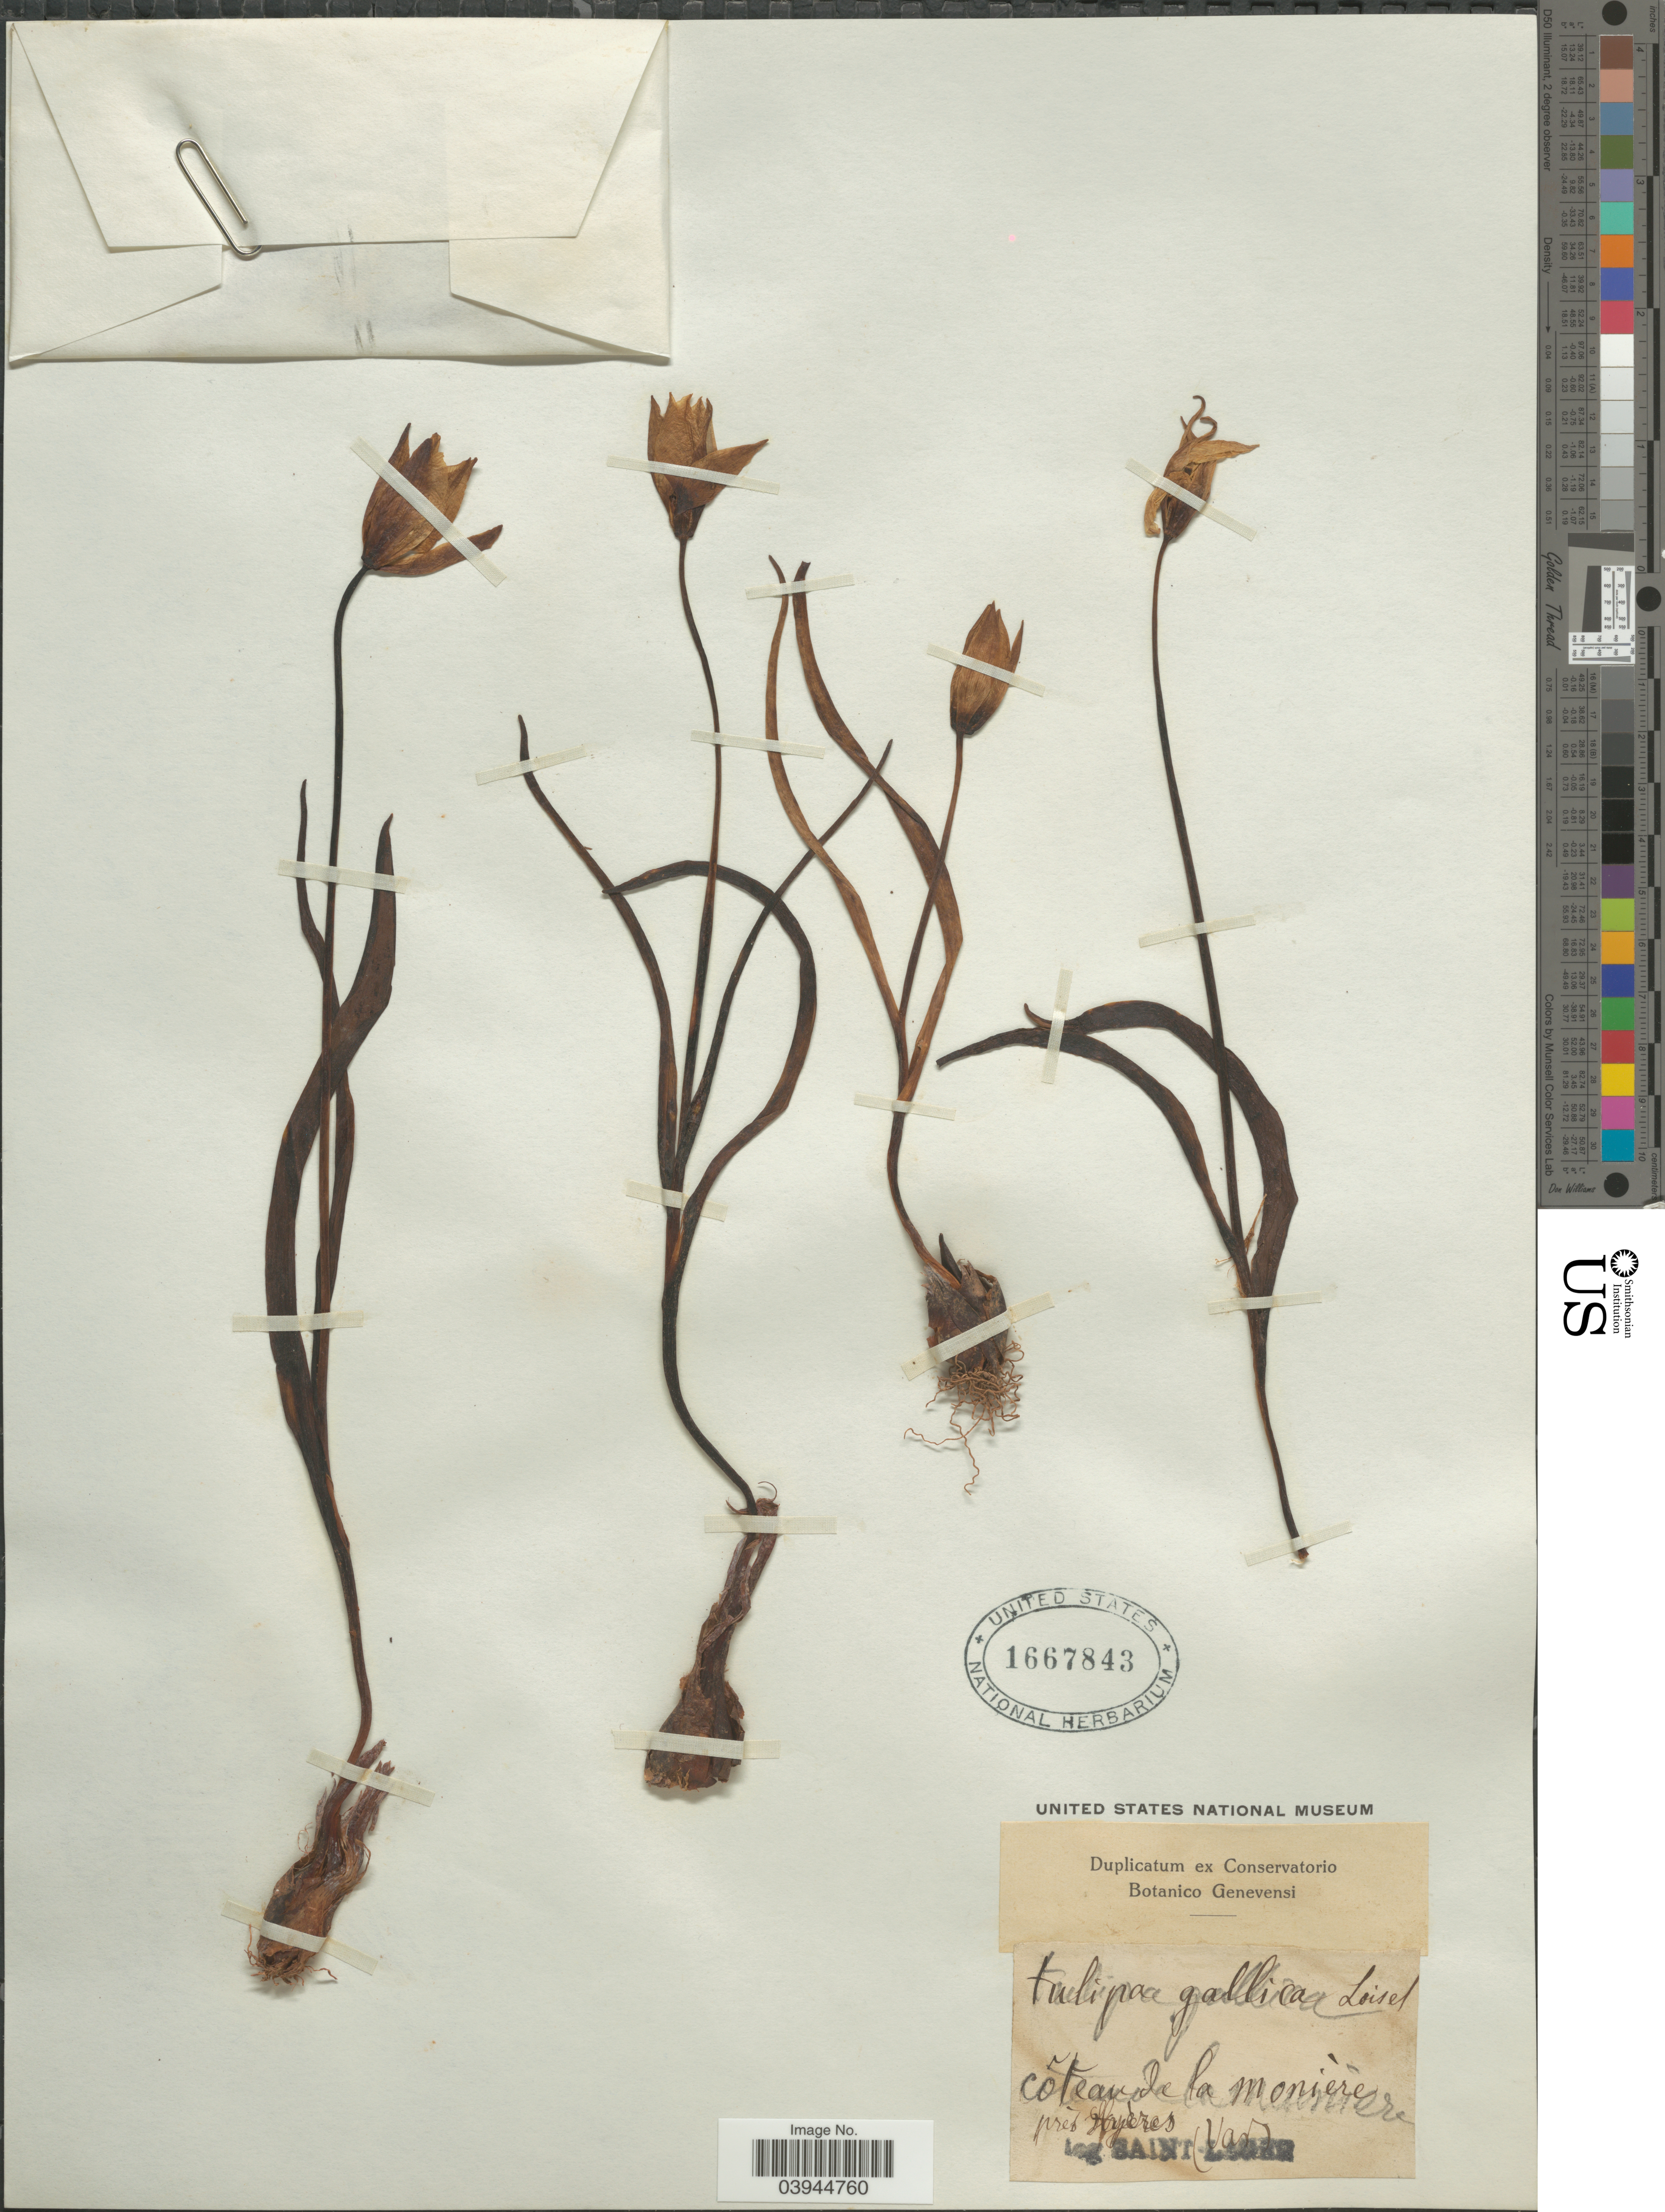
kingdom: Plantae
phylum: Tracheophyta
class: Liliopsida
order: Liliales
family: Liliaceae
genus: Tulipa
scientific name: Tulipa gallica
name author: Delaun. ex Loisel.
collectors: Saint-Lager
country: France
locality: Coteau de la monière près Hyeres.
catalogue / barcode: US 1667843